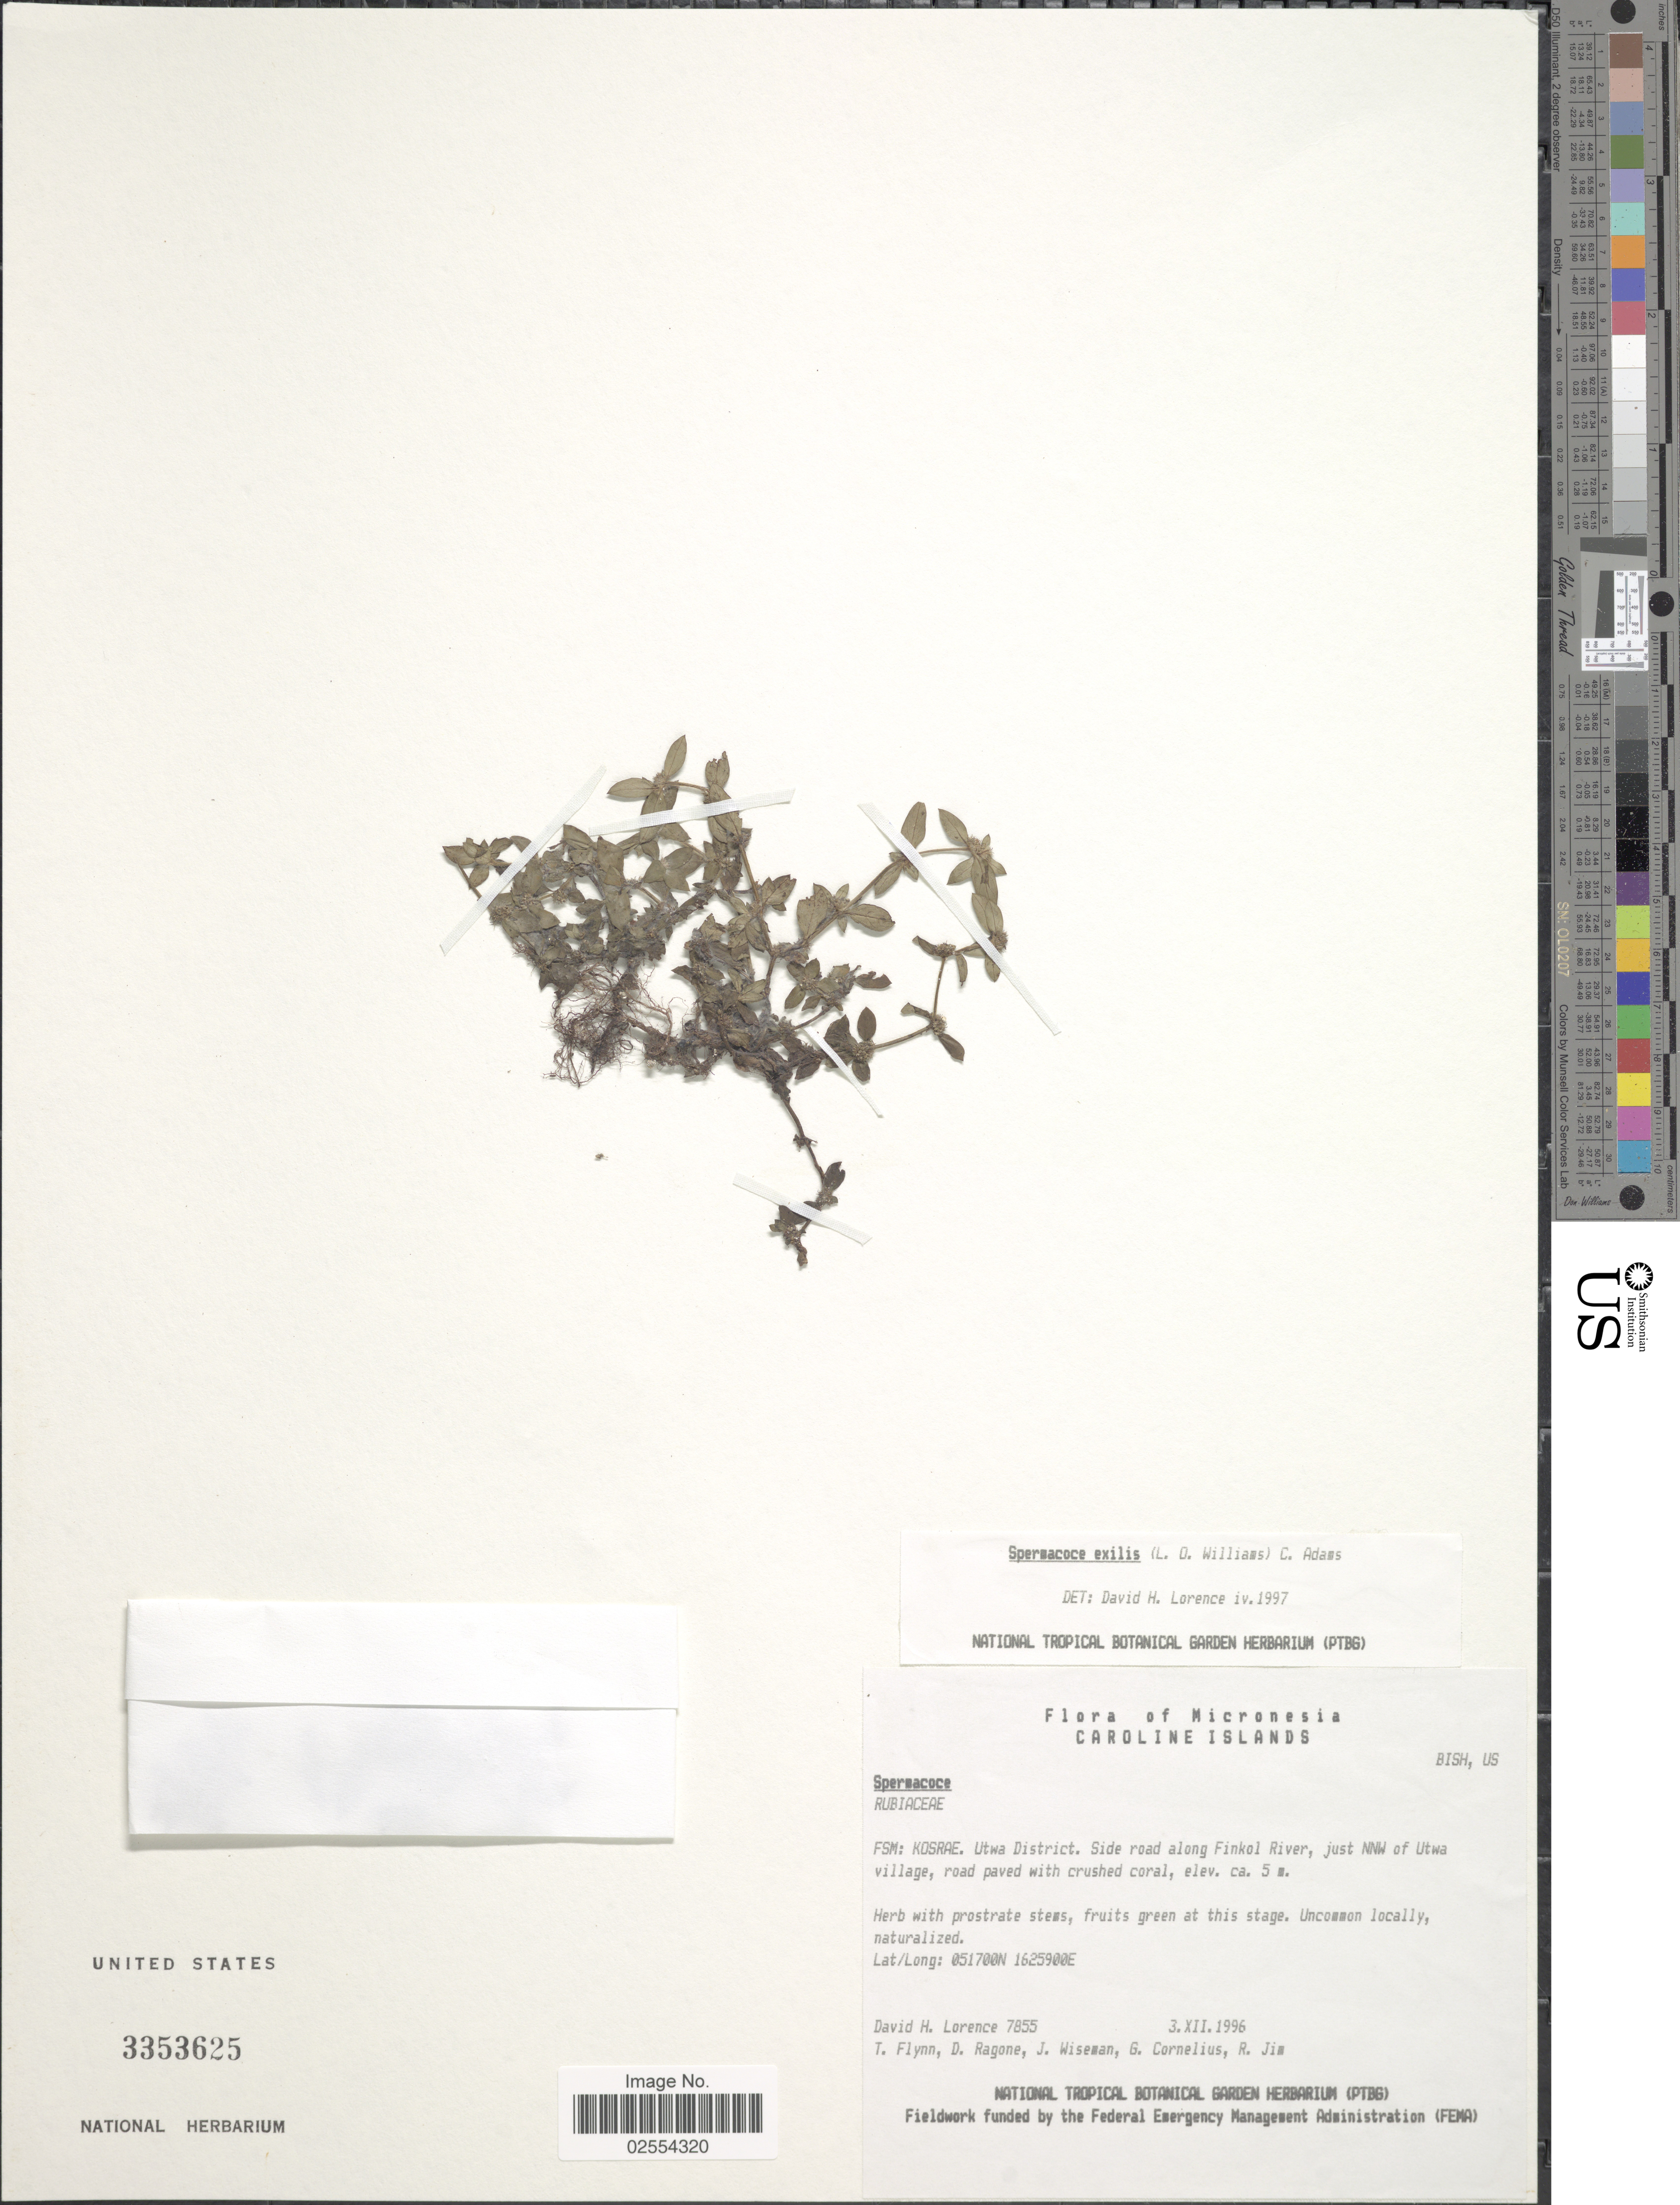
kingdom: Plantae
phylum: Tracheophyta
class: Magnoliopsida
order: Gentianales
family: Rubiaceae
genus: Spermacoce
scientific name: Spermacoce exilis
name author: (L.O. Williams) C.D. Adams ex W.C. Burger & C.M. Taylor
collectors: D. Lorence, T. Flynn, D. Ragone, J. Wiseman & et al.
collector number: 7855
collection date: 1996-12-03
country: Micronesia, Federated States of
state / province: Kosrae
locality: Caroline Islands,FSM: Utwa District. Side road along Finkol River, just NNW of Utwa village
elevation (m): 5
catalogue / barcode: US 3353625